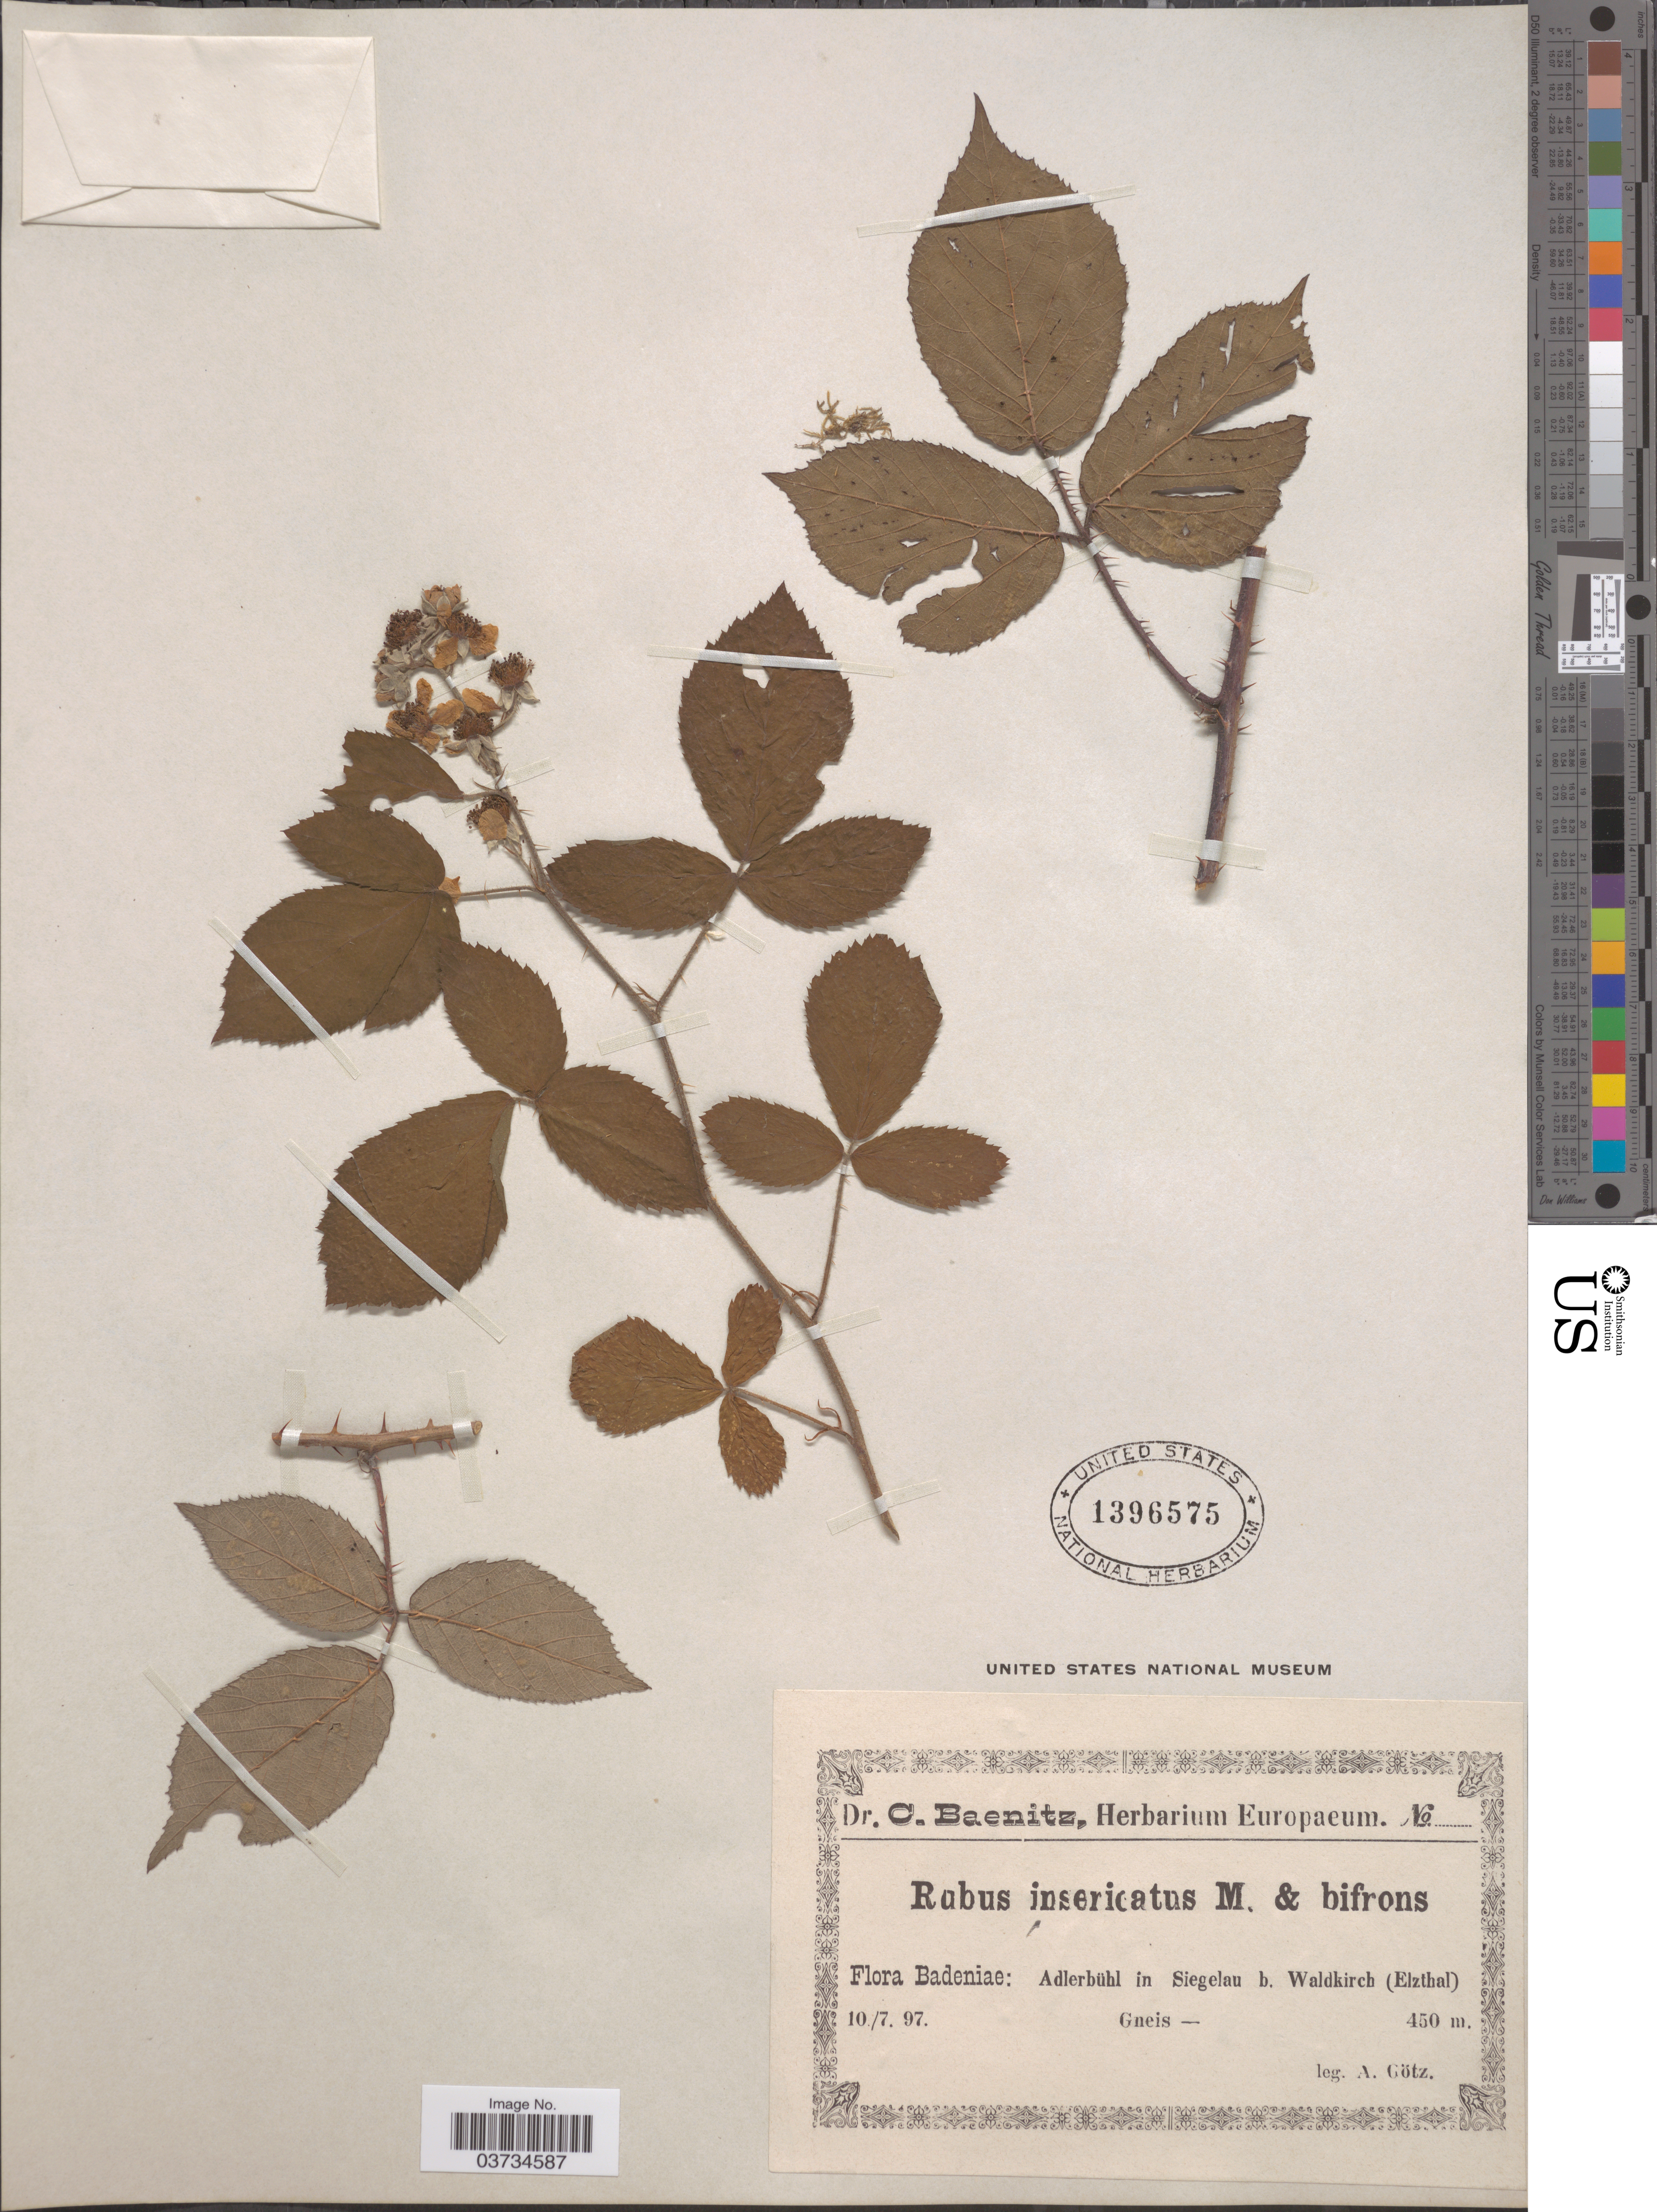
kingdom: Plantae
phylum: Tracheophyta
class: Magnoliopsida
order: Rosales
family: Rosaceae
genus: Rubus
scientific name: Rubus insericatus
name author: P.J. Müll. & Wirtg.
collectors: A. Götz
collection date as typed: Transcribed d/m/y: 10/7/97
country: Germany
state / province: Baden-Württemberg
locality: Badeniae: Adlerbühl in Siegelau b. Waldkirch (Elzthal).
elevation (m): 450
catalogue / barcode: US 1396575